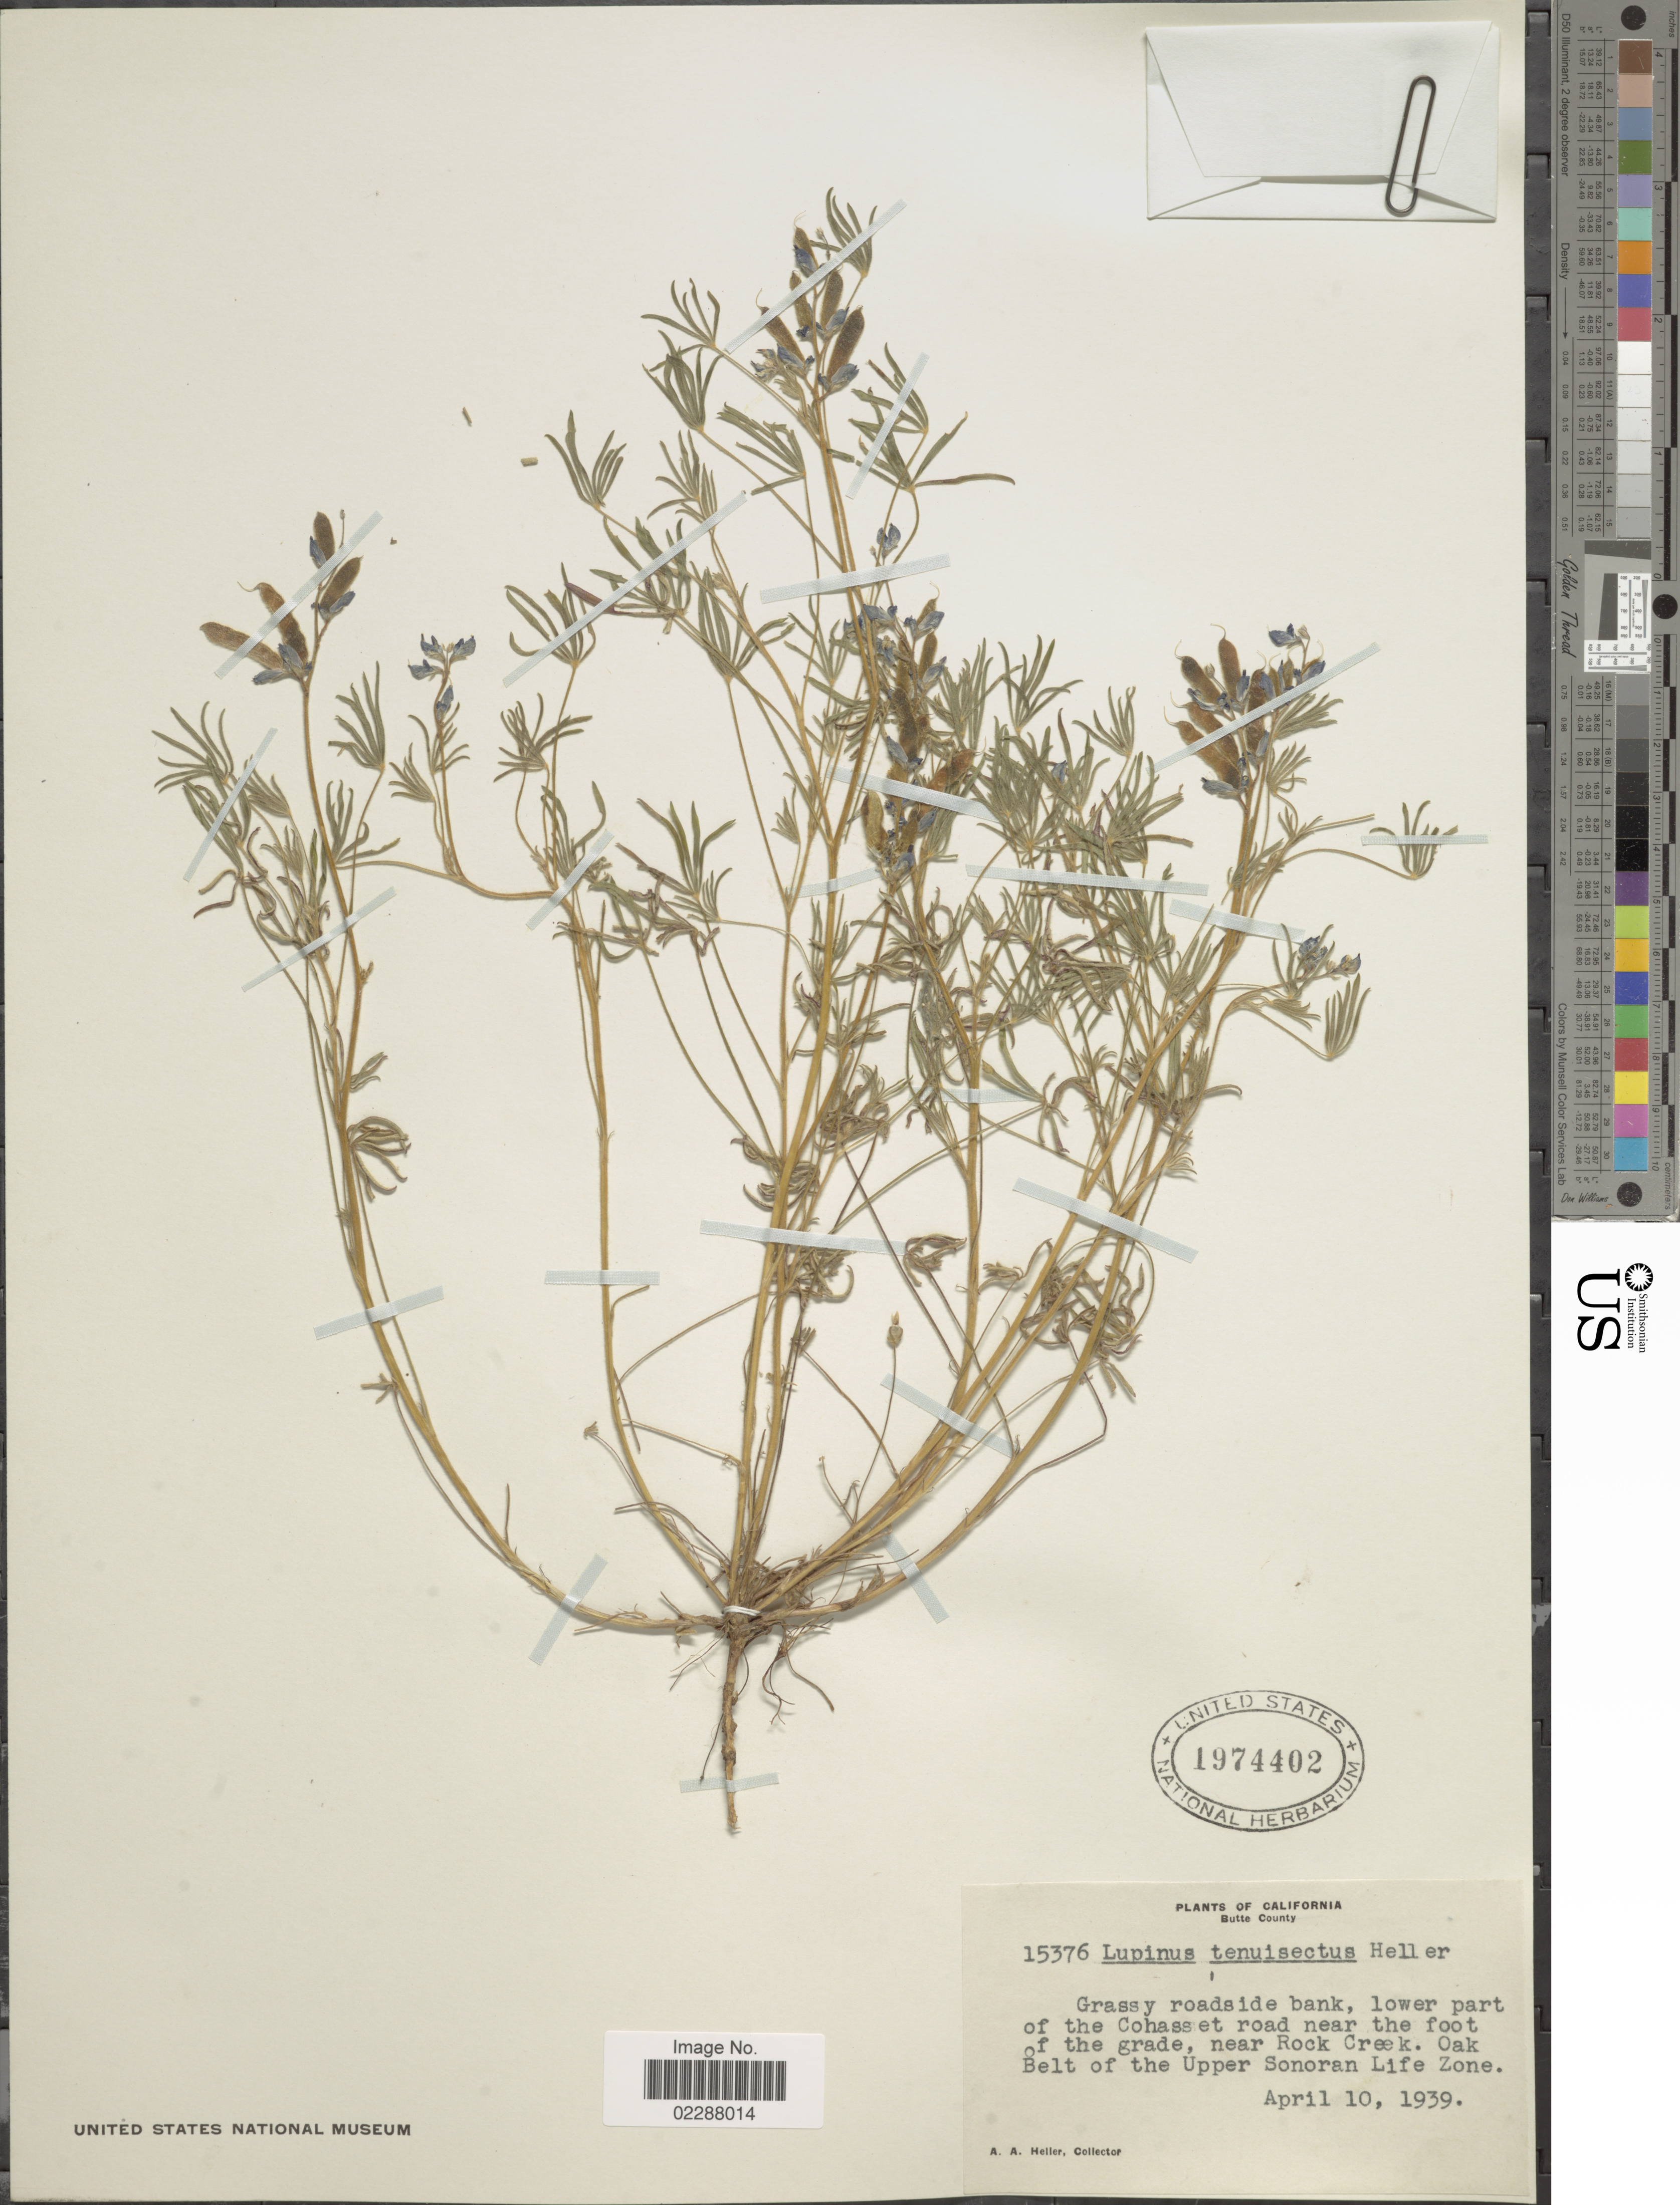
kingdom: Plantae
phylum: Tracheophyta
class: Magnoliopsida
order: Fabales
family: Fabaceae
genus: Lupinus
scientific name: Lupinus tenuisectus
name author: A. Heller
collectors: A. A. Heller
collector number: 15376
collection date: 1939-04-10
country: United States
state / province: California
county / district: Butte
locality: Butte County, Grassy roadside bank, lower part of the Cohasset road near the foot of the grade, near Rock Creek. Oak Belt of the Upper Sonoran Life Zone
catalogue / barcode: US 1974402